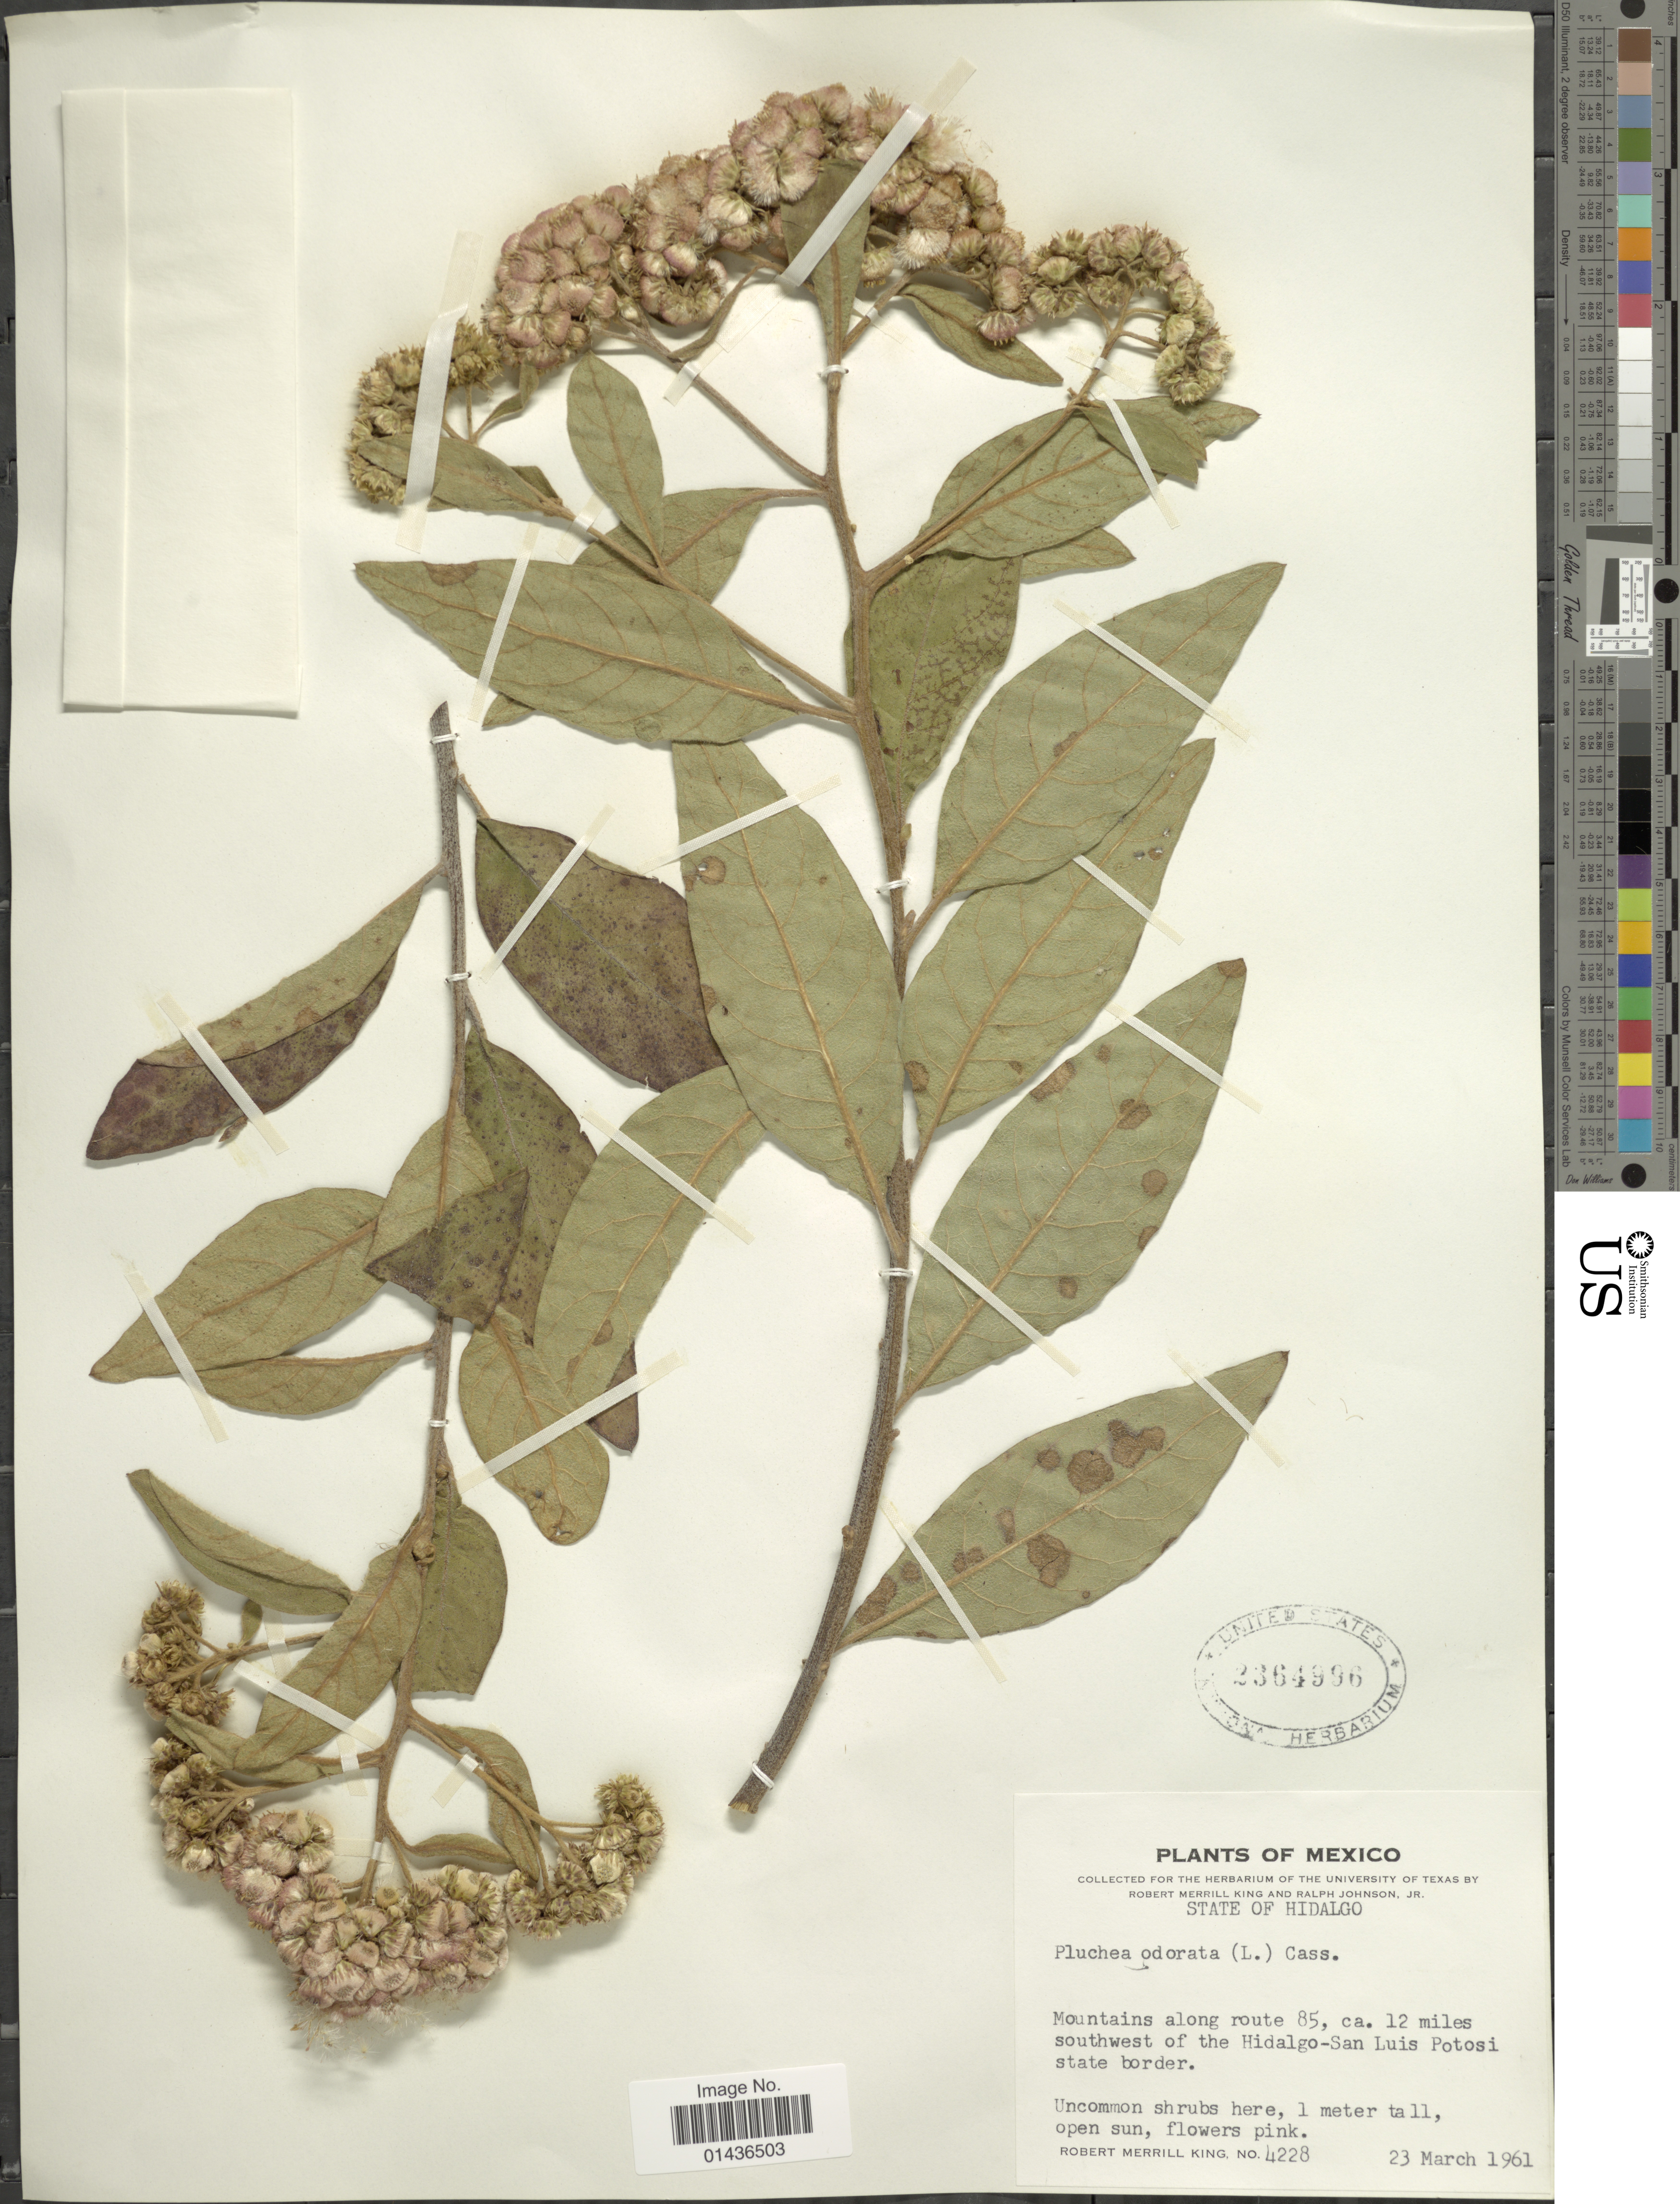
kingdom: Plantae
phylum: Tracheophyta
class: Magnoliopsida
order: Asterales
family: Asteraceae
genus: Pluchea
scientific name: Pluchea carolinensis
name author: (Jacq.) D. Don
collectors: R. M. King & R. Johnson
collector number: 4228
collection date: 1961-03-23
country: Mexico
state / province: Hidalgo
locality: Mountains along route 85, ca 12 miles southwest of the Hidalgo-San Luis Potosi state border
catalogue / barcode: US 2364996